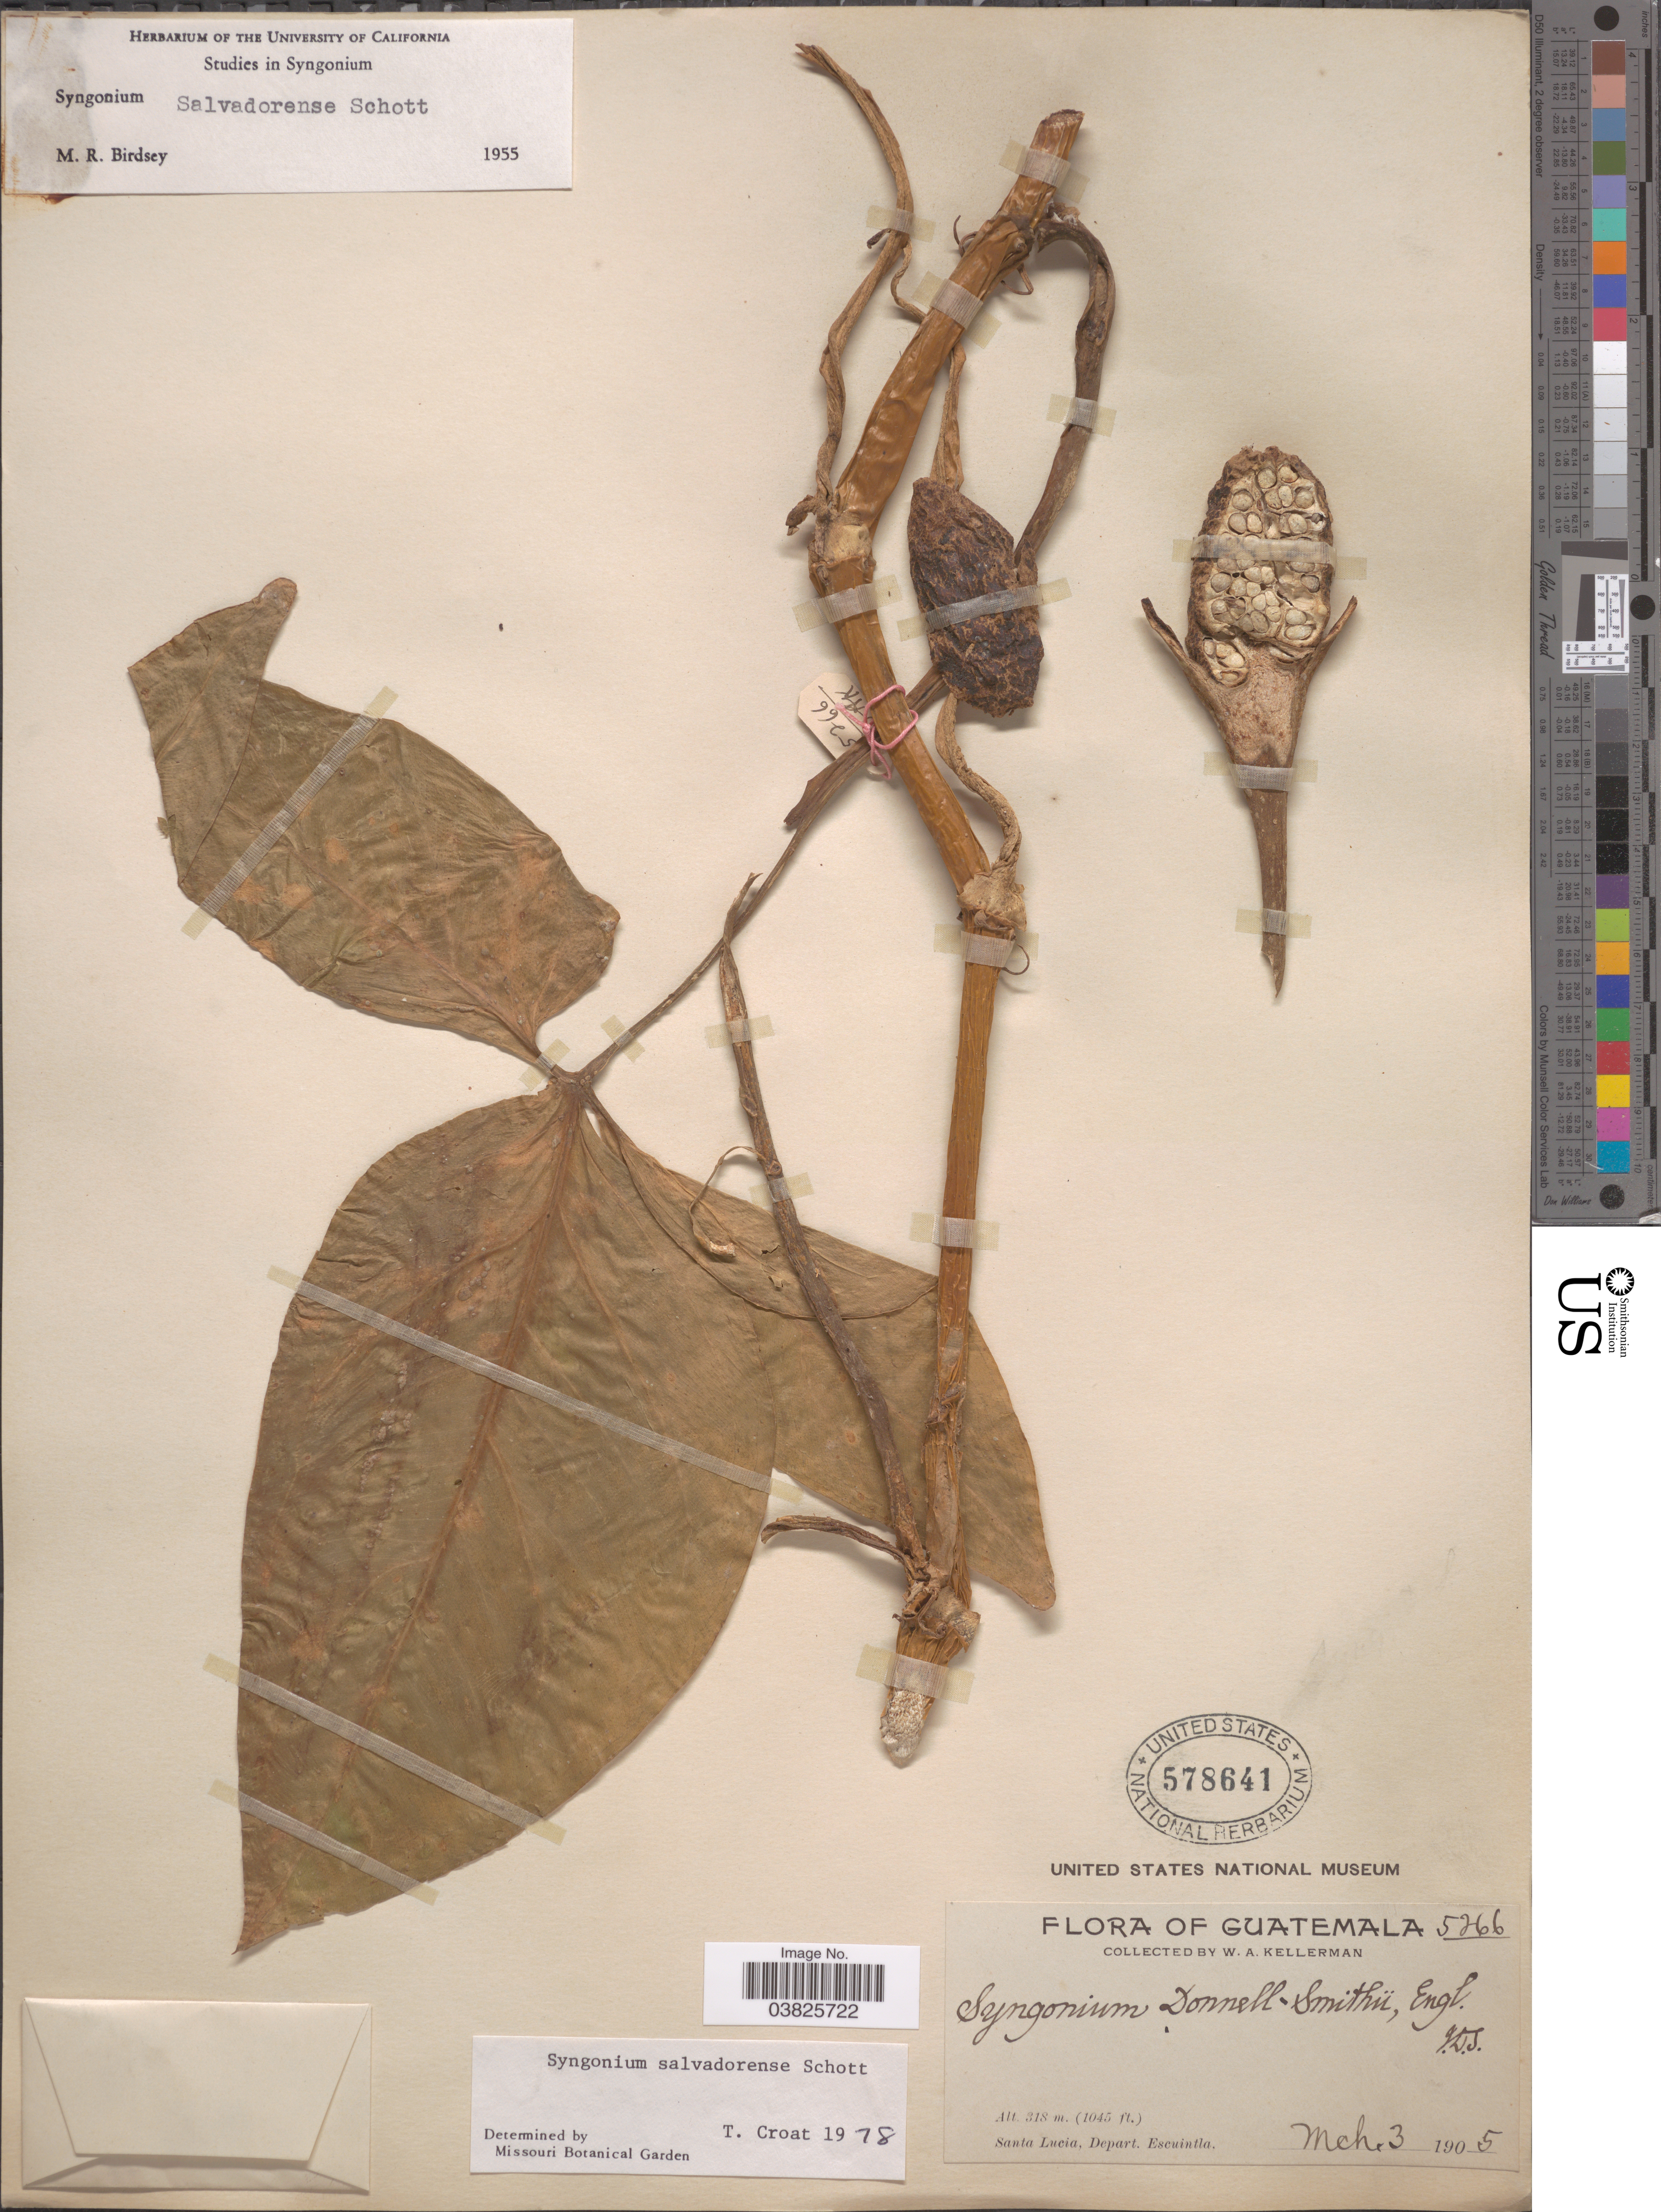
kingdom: Plantae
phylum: Tracheophyta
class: Liliopsida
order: Alismatales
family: Araceae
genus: Syngonium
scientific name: Syngonium salvadorense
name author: Schott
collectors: W. Kellerman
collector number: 5266*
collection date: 1905-03-03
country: Guatemala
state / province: Escuintla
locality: Santa Lucia, Depart. Escuintla.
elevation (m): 319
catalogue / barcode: US 578641